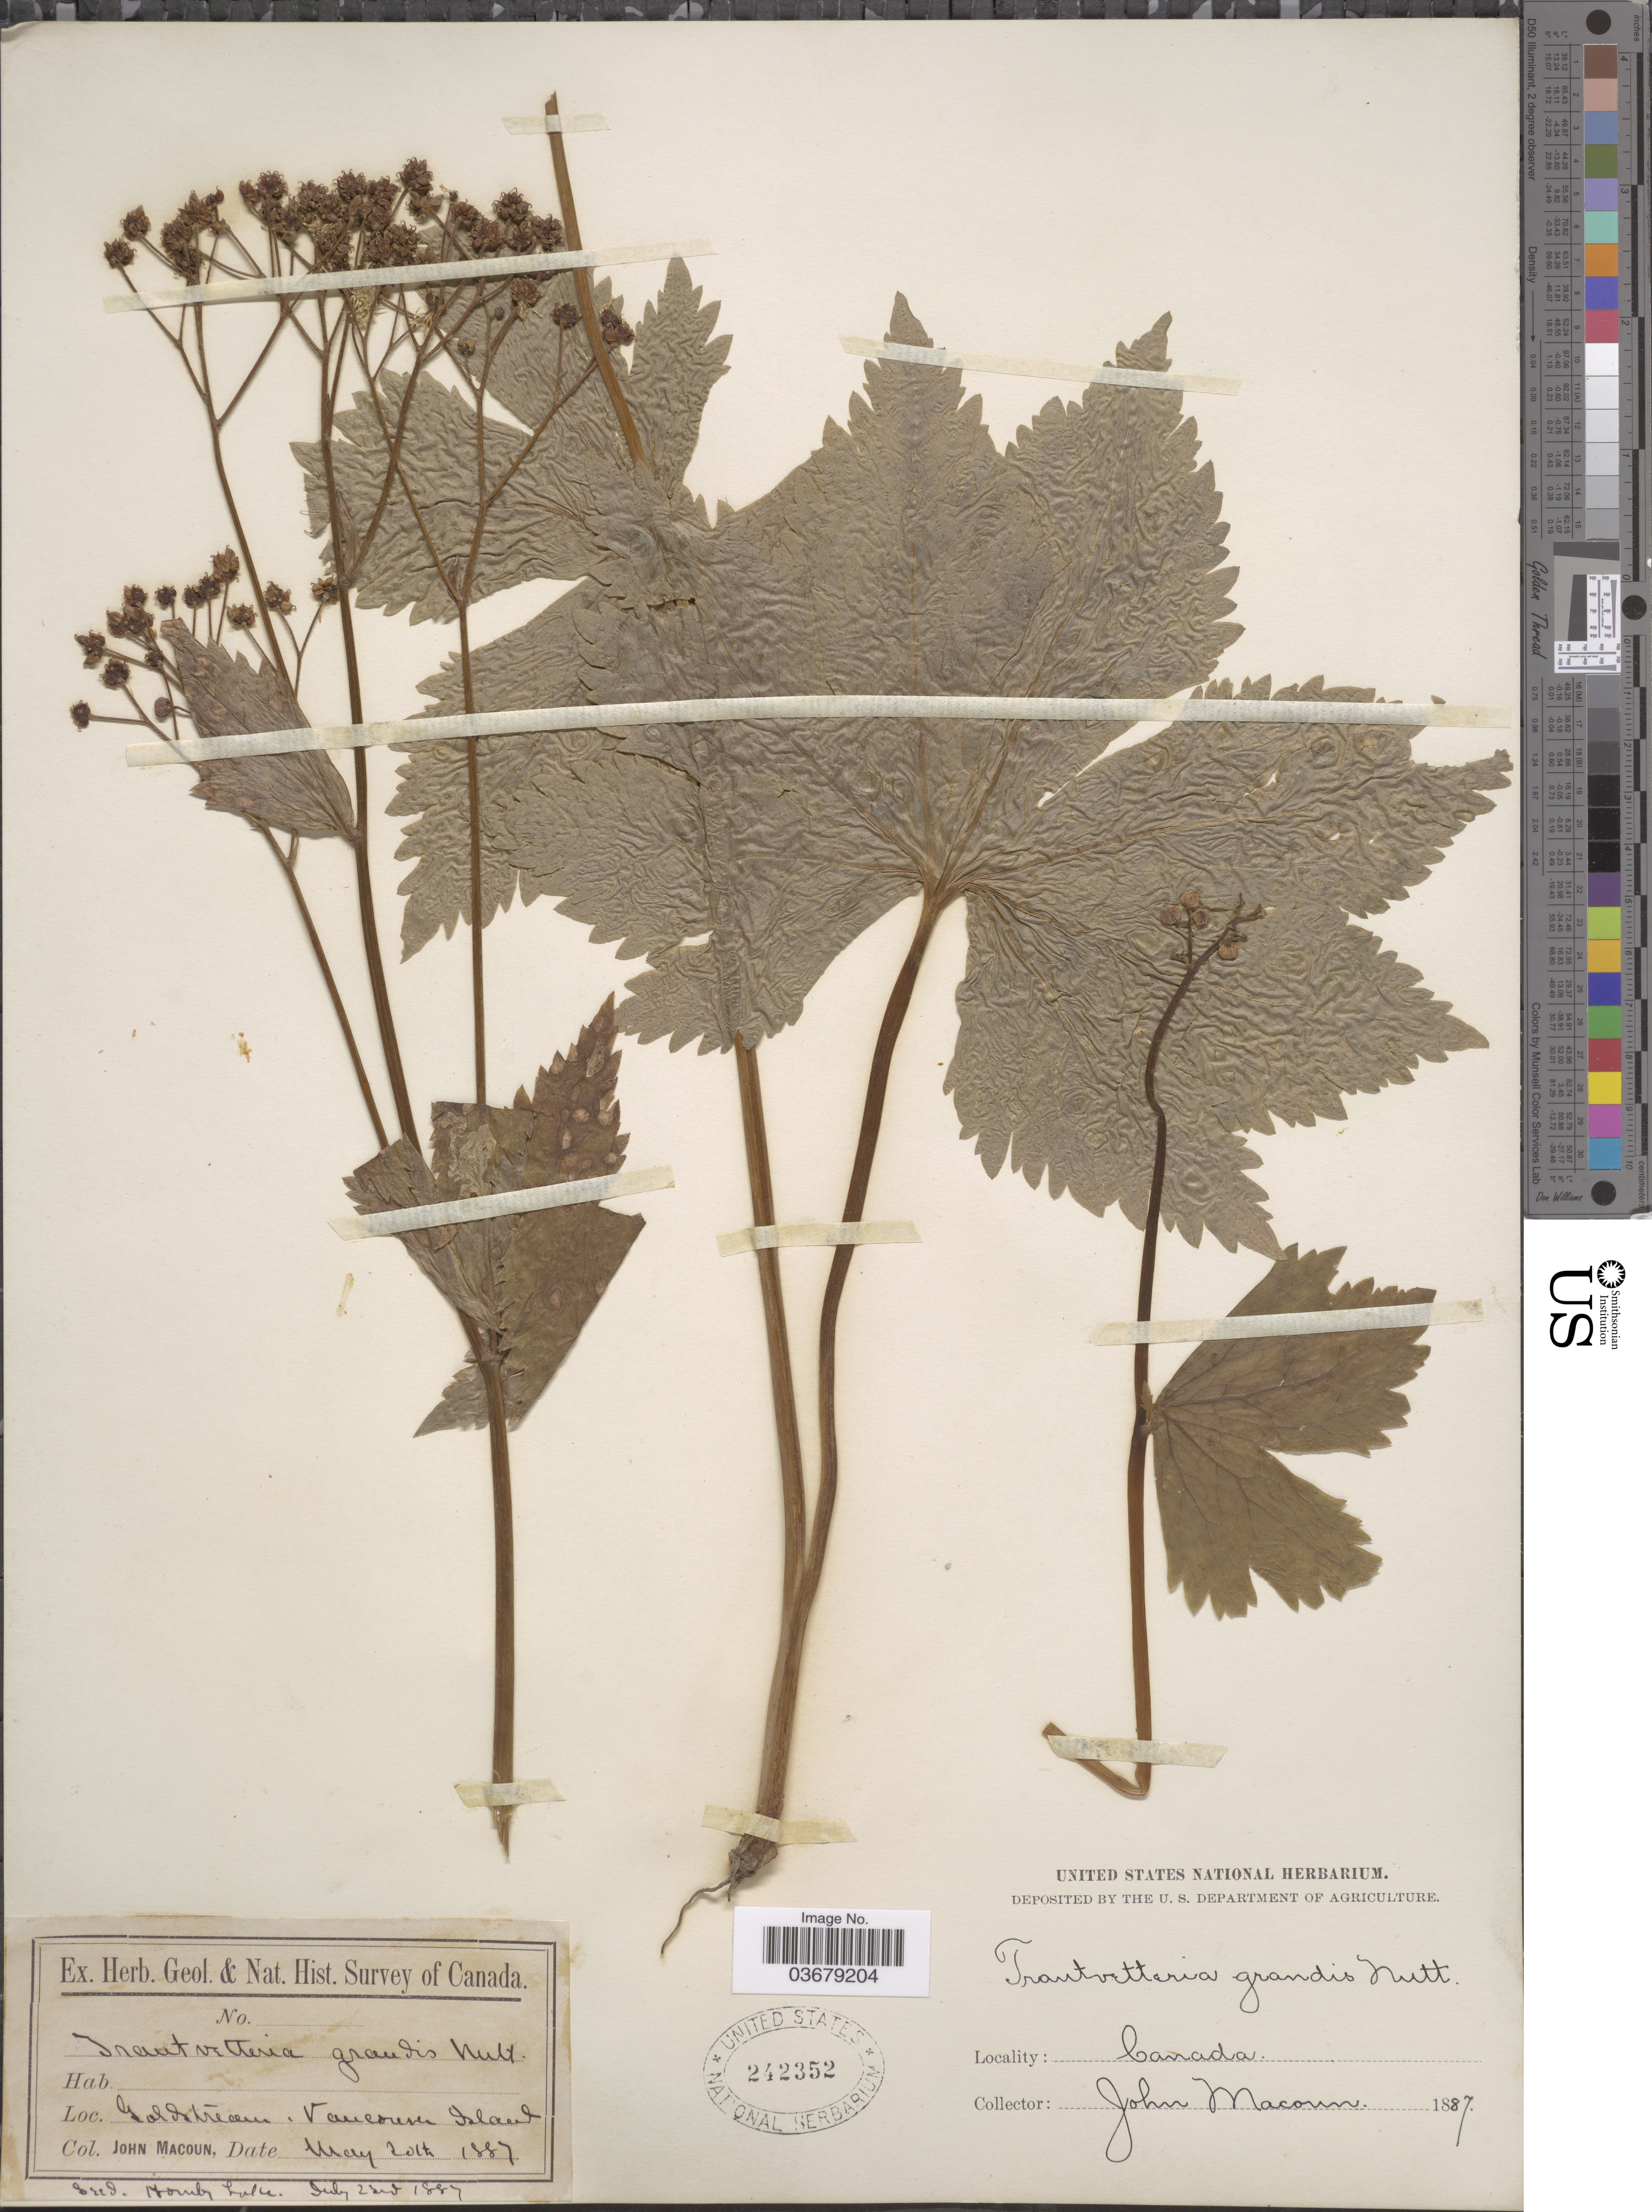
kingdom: Plantae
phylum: Tracheophyta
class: Magnoliopsida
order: Ranunculales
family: Ranunculaceae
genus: Trautvetteria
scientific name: Trautvetteria caroliniensis var. grandis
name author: (Water) Vail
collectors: J. Macoun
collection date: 1887-05-20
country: Canada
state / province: British Columbia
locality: Goldstream, Vancouver Island.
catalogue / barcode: US 242352